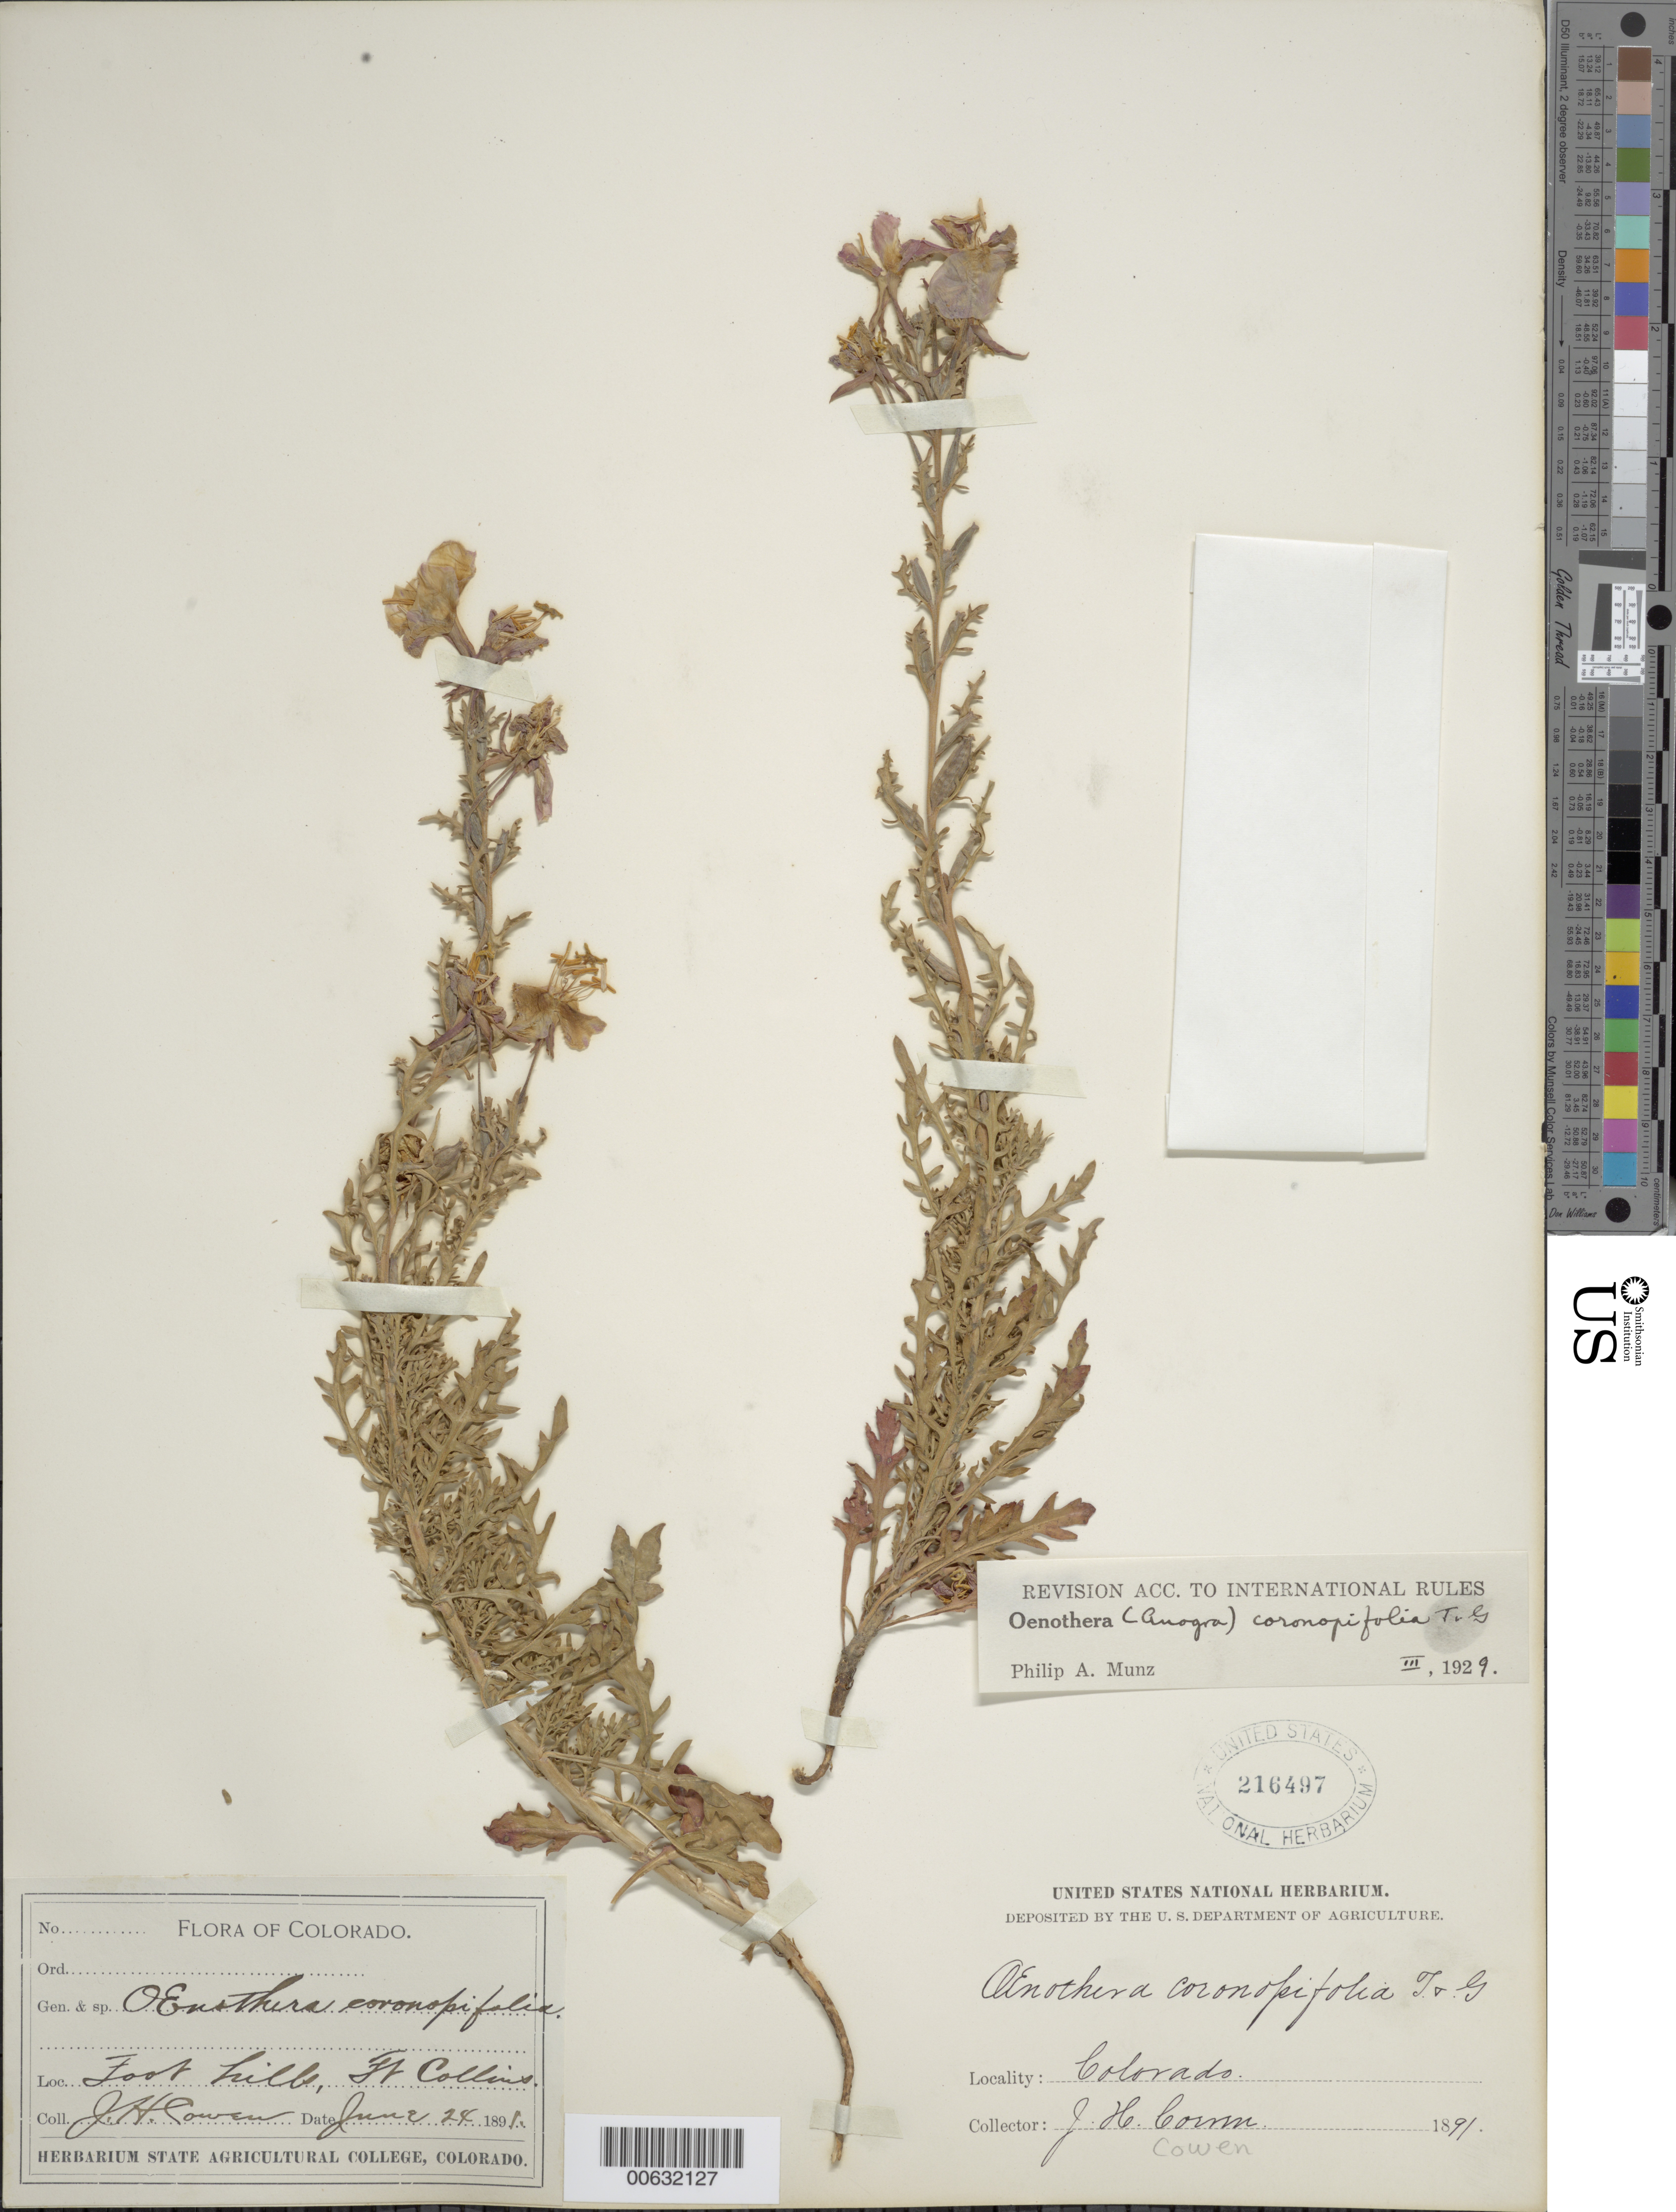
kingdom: Plantae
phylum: Tracheophyta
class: Magnoliopsida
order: Myrtales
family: Onagraceae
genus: Oenothera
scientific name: Oenothera coronopifolia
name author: Torr. & A. Gray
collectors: J. H. Cowen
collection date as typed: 24 Jun 1891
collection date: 1891-06-24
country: United States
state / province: Colorado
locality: Foot Hills, Ft. Collins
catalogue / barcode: US 216497